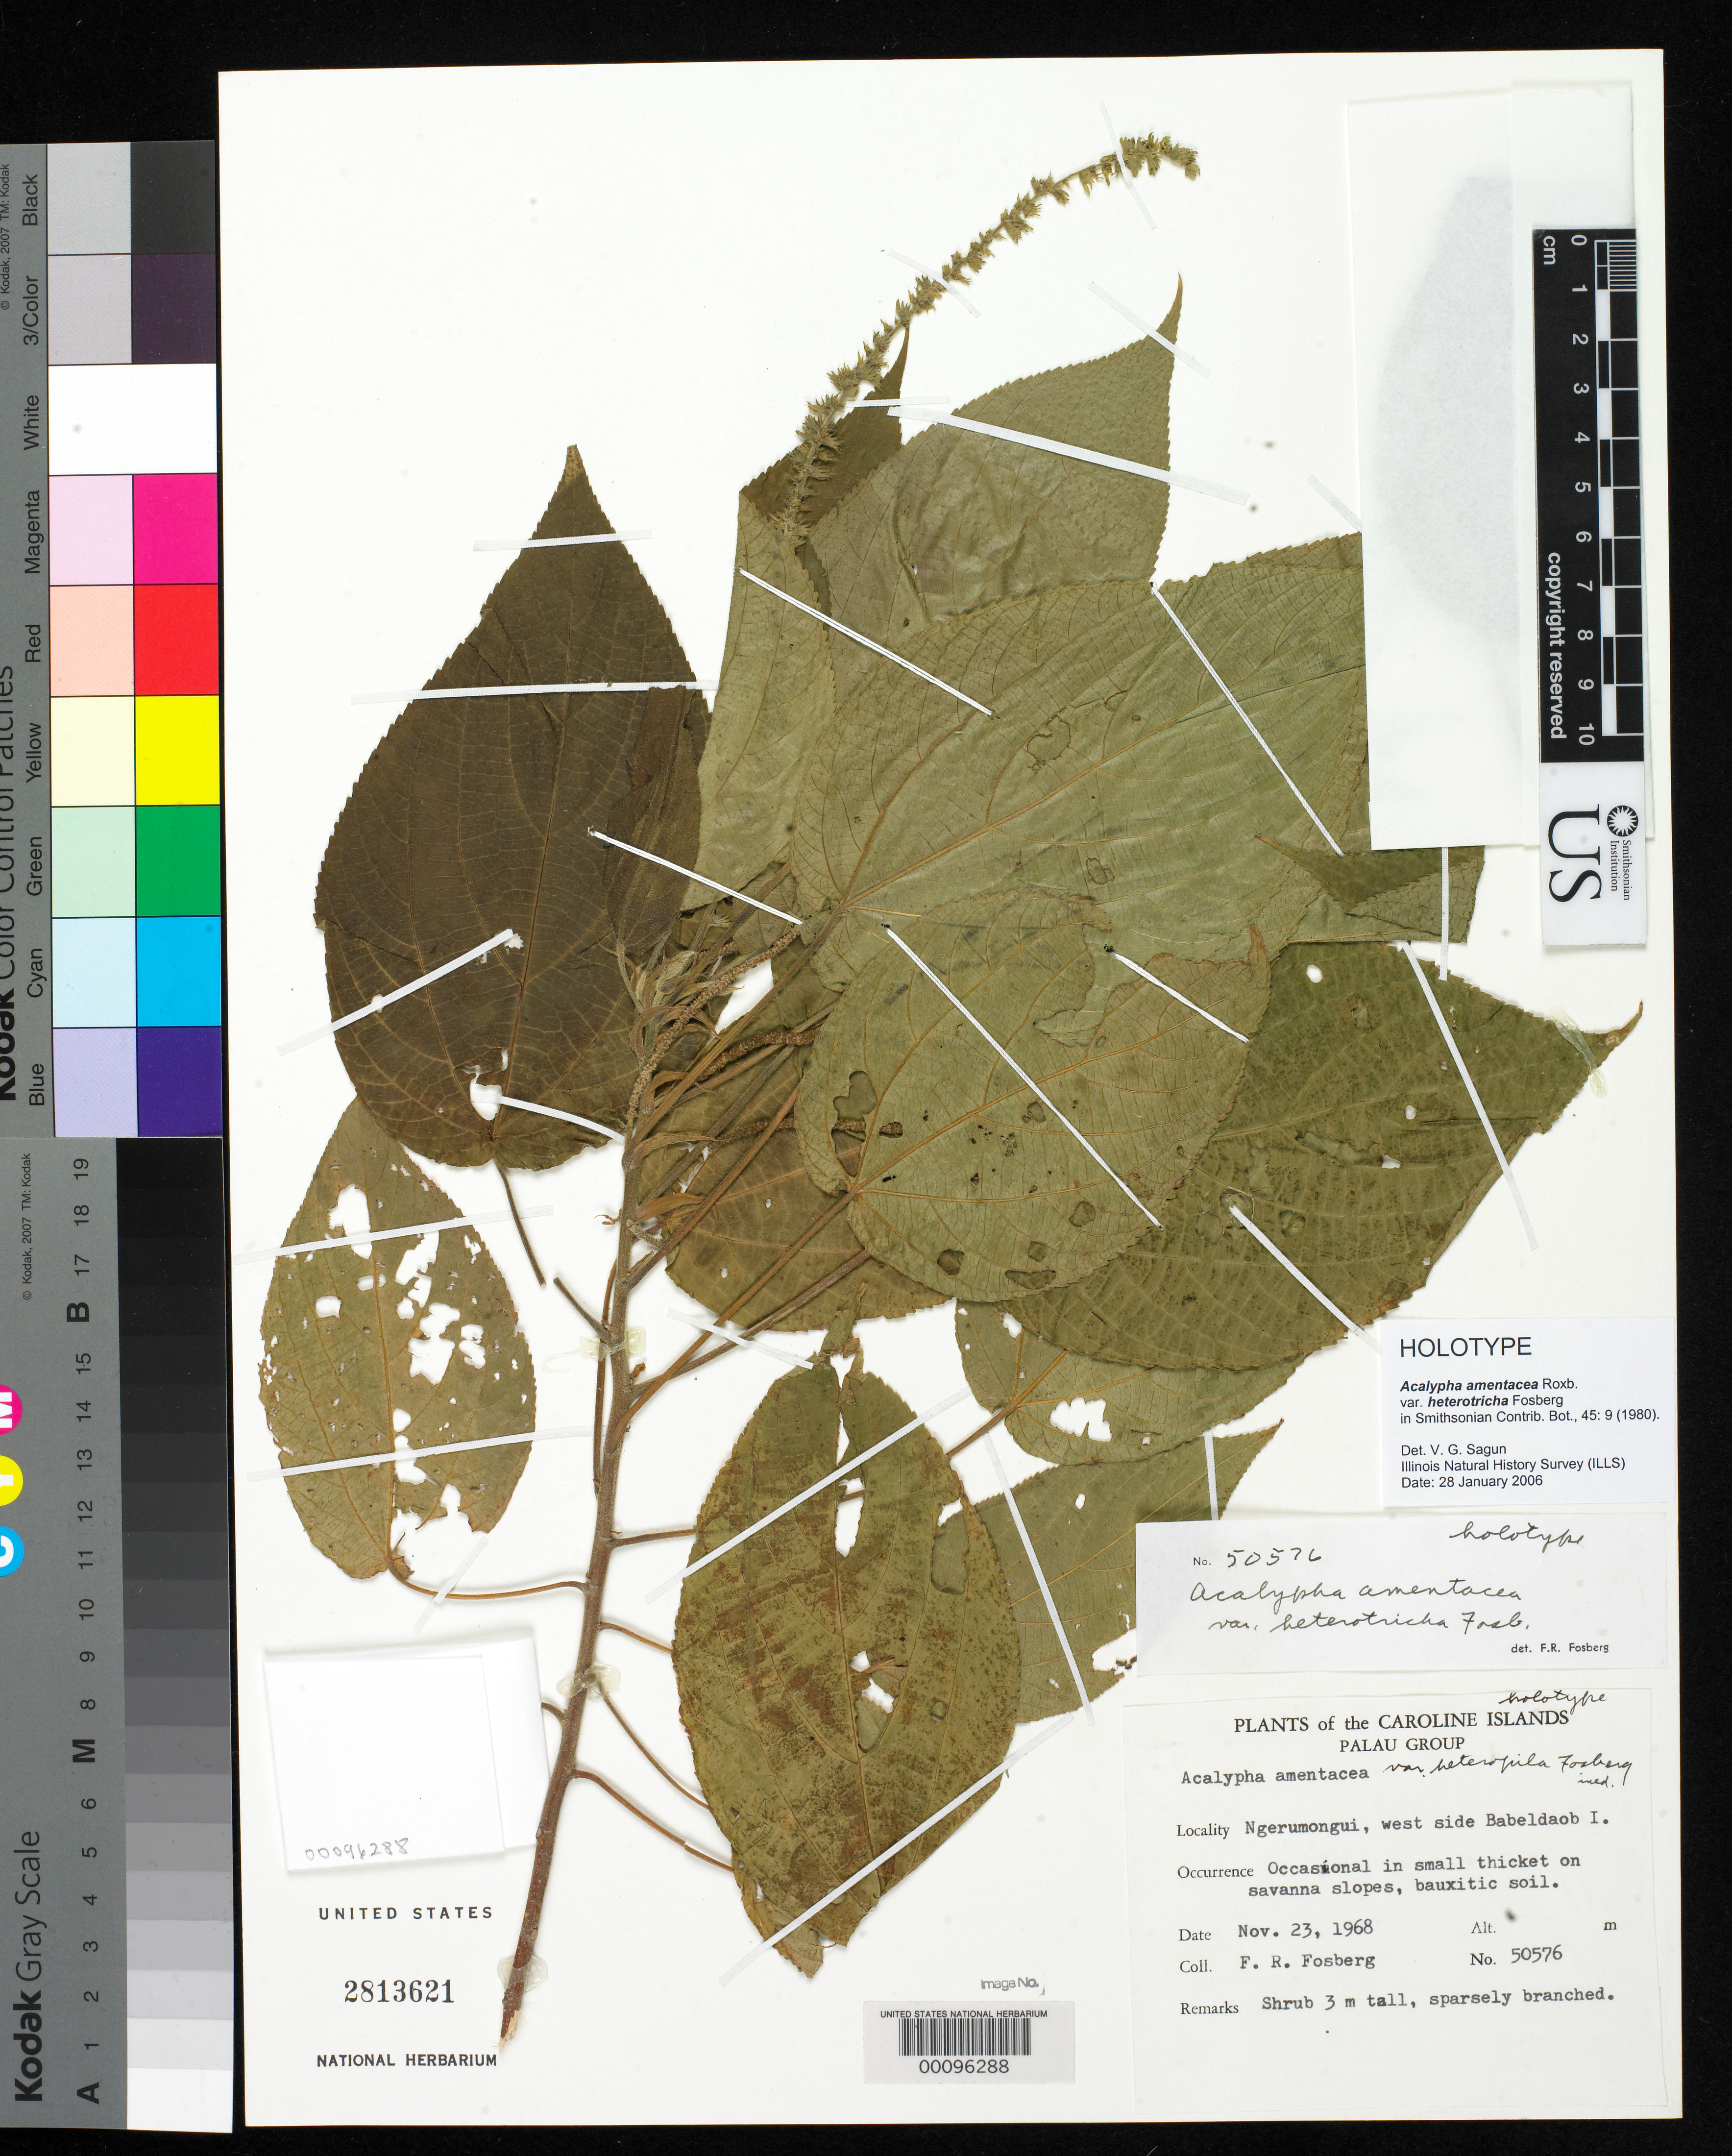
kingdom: Plantae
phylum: Tracheophyta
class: Magnoliopsida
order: Malpighiales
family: Euphorbiaceae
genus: Acalypha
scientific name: Acalypha amentacea var. heterotricha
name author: Fosberg in Fosberg & Sachet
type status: Holotype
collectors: F. R. Fosberg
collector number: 50576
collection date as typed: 23 Nov 1968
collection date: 1968-11-23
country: Palau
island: Babeldaob [Babelthuap]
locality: Caroline Islands, Palau group. Ngeromongui, west side Babeldaob I.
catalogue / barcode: US 2813621